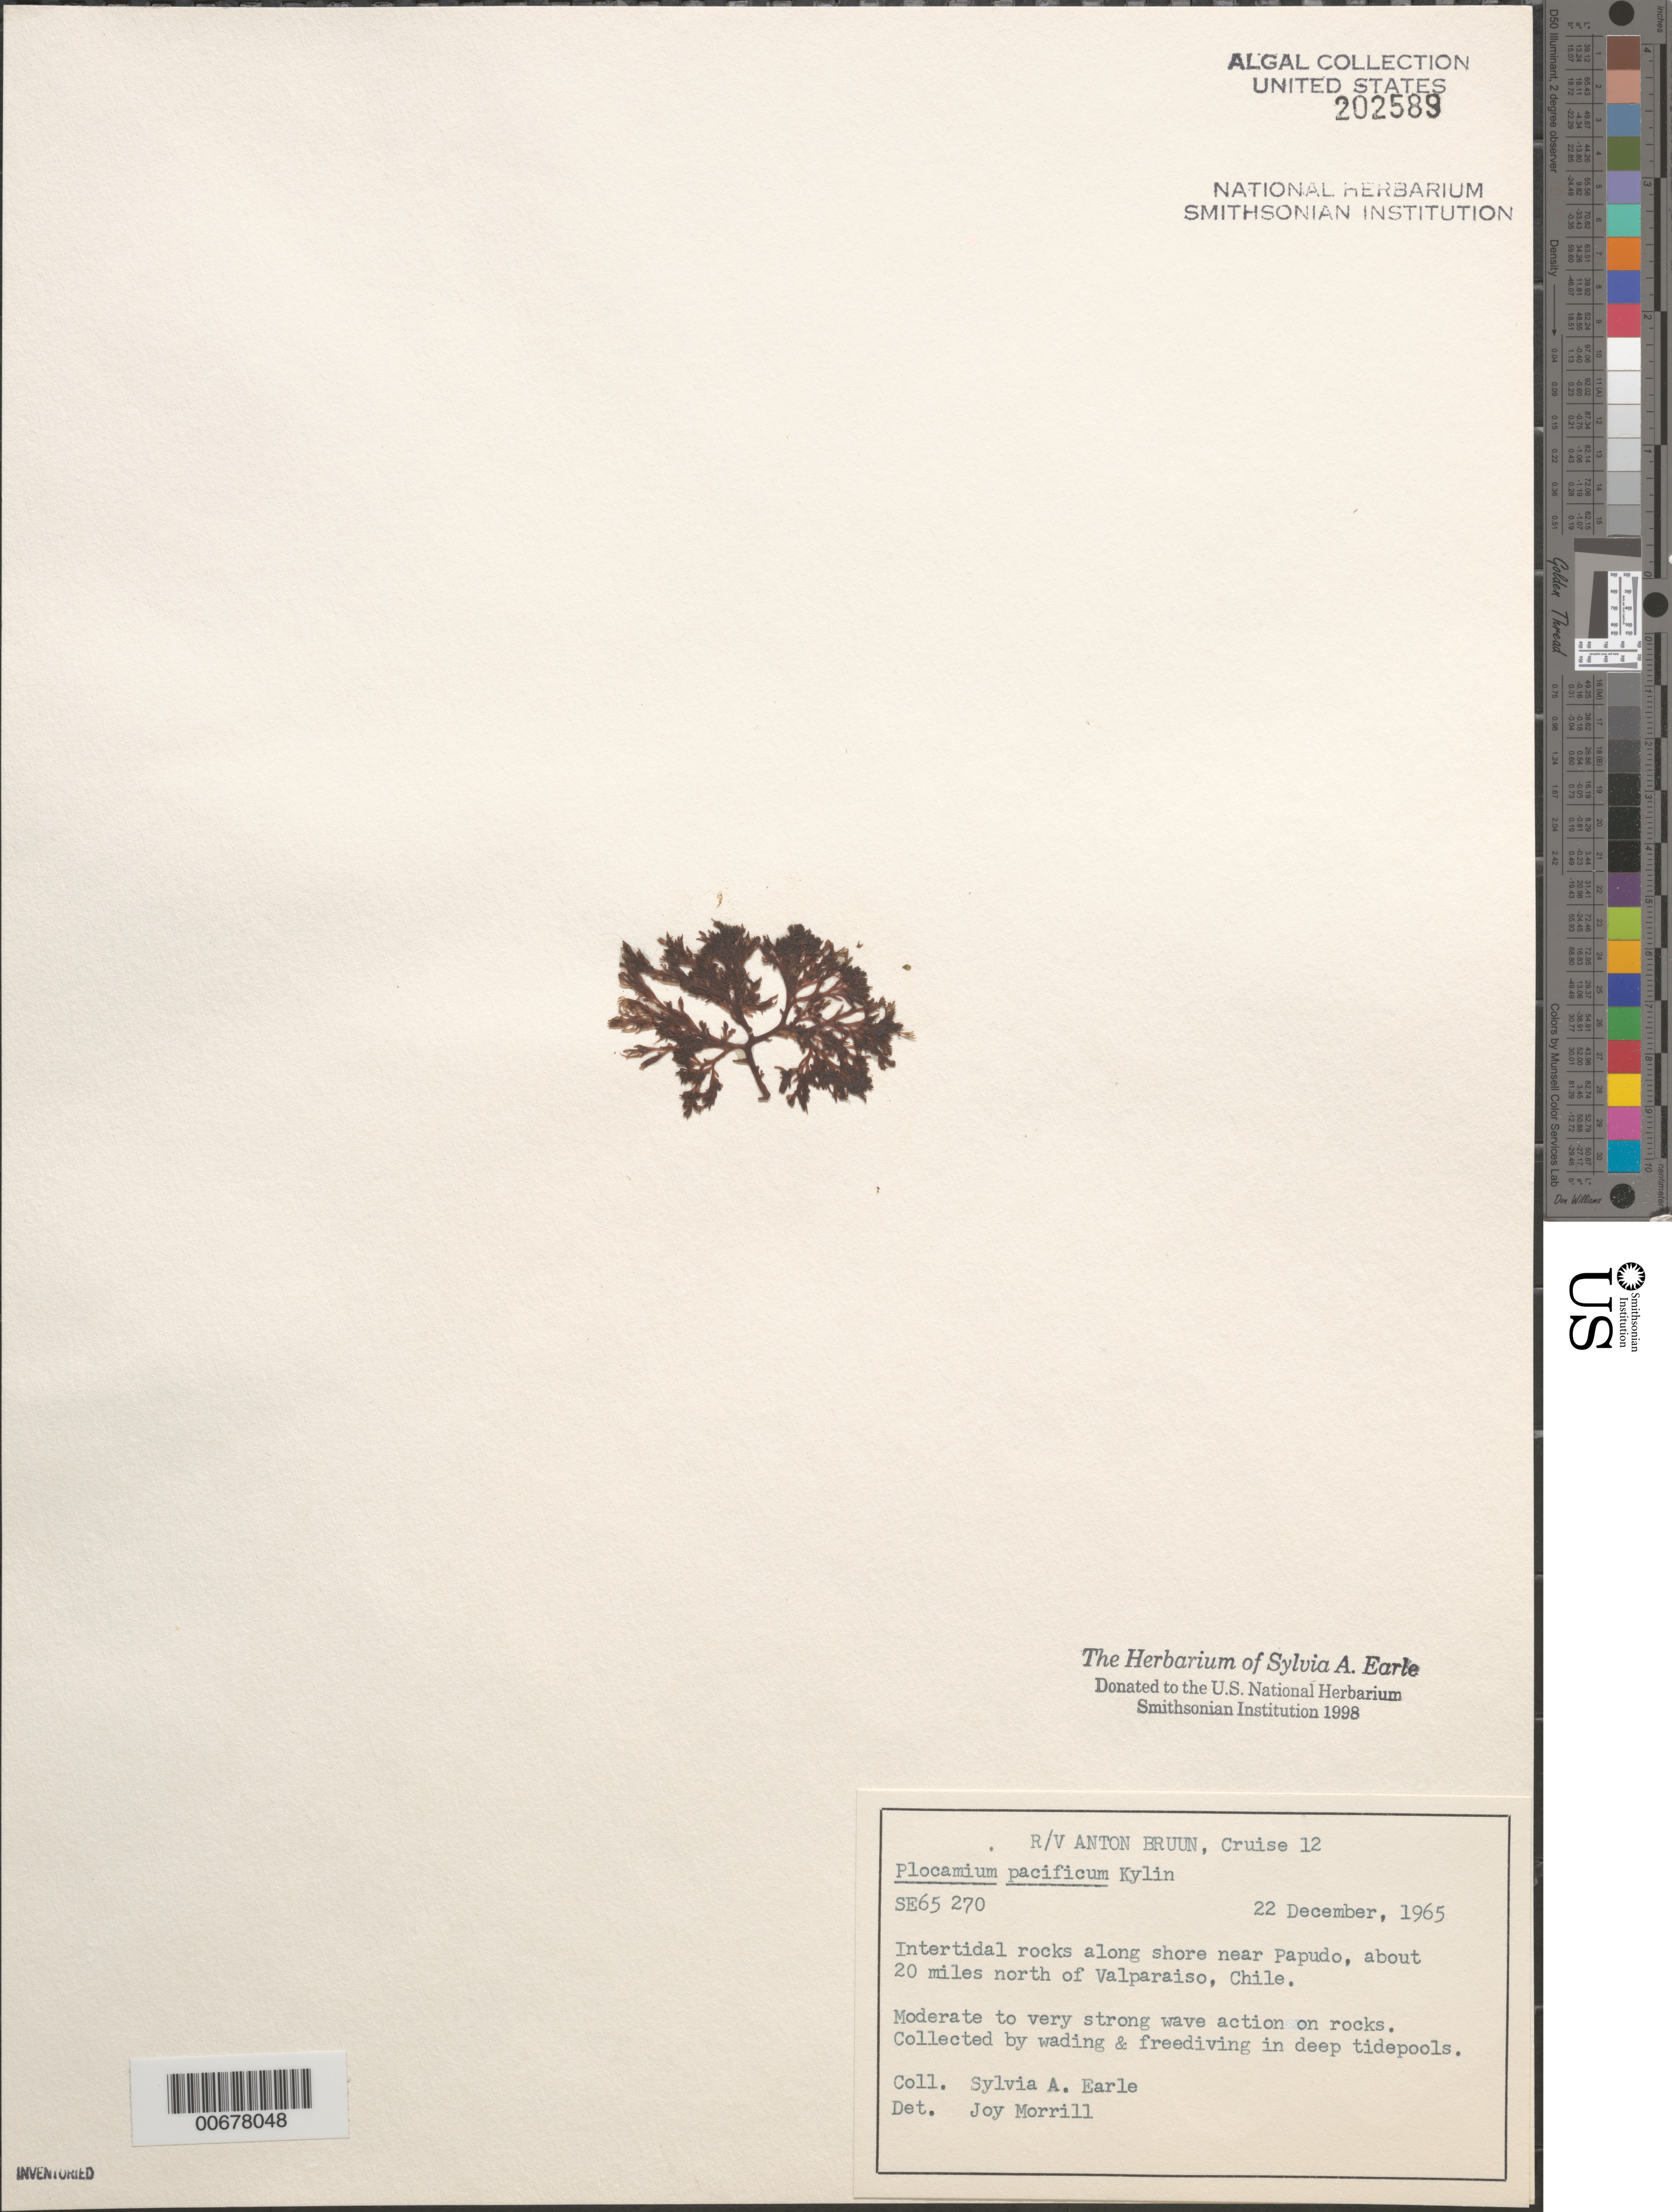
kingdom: Plantae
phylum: Rhodophyta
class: Florideophyceae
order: Plocamiales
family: Plocamiaceae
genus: Plocamium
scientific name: Plocamium pacificum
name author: Kylin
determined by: Morrill, J.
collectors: S. A. Earle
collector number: SE 65270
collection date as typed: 22 Dec 1965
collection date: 1965-12-22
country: Chile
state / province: Valparaíso (V)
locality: Near Papudo, ca. 20 miles north of Valparaiso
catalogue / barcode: US 202589